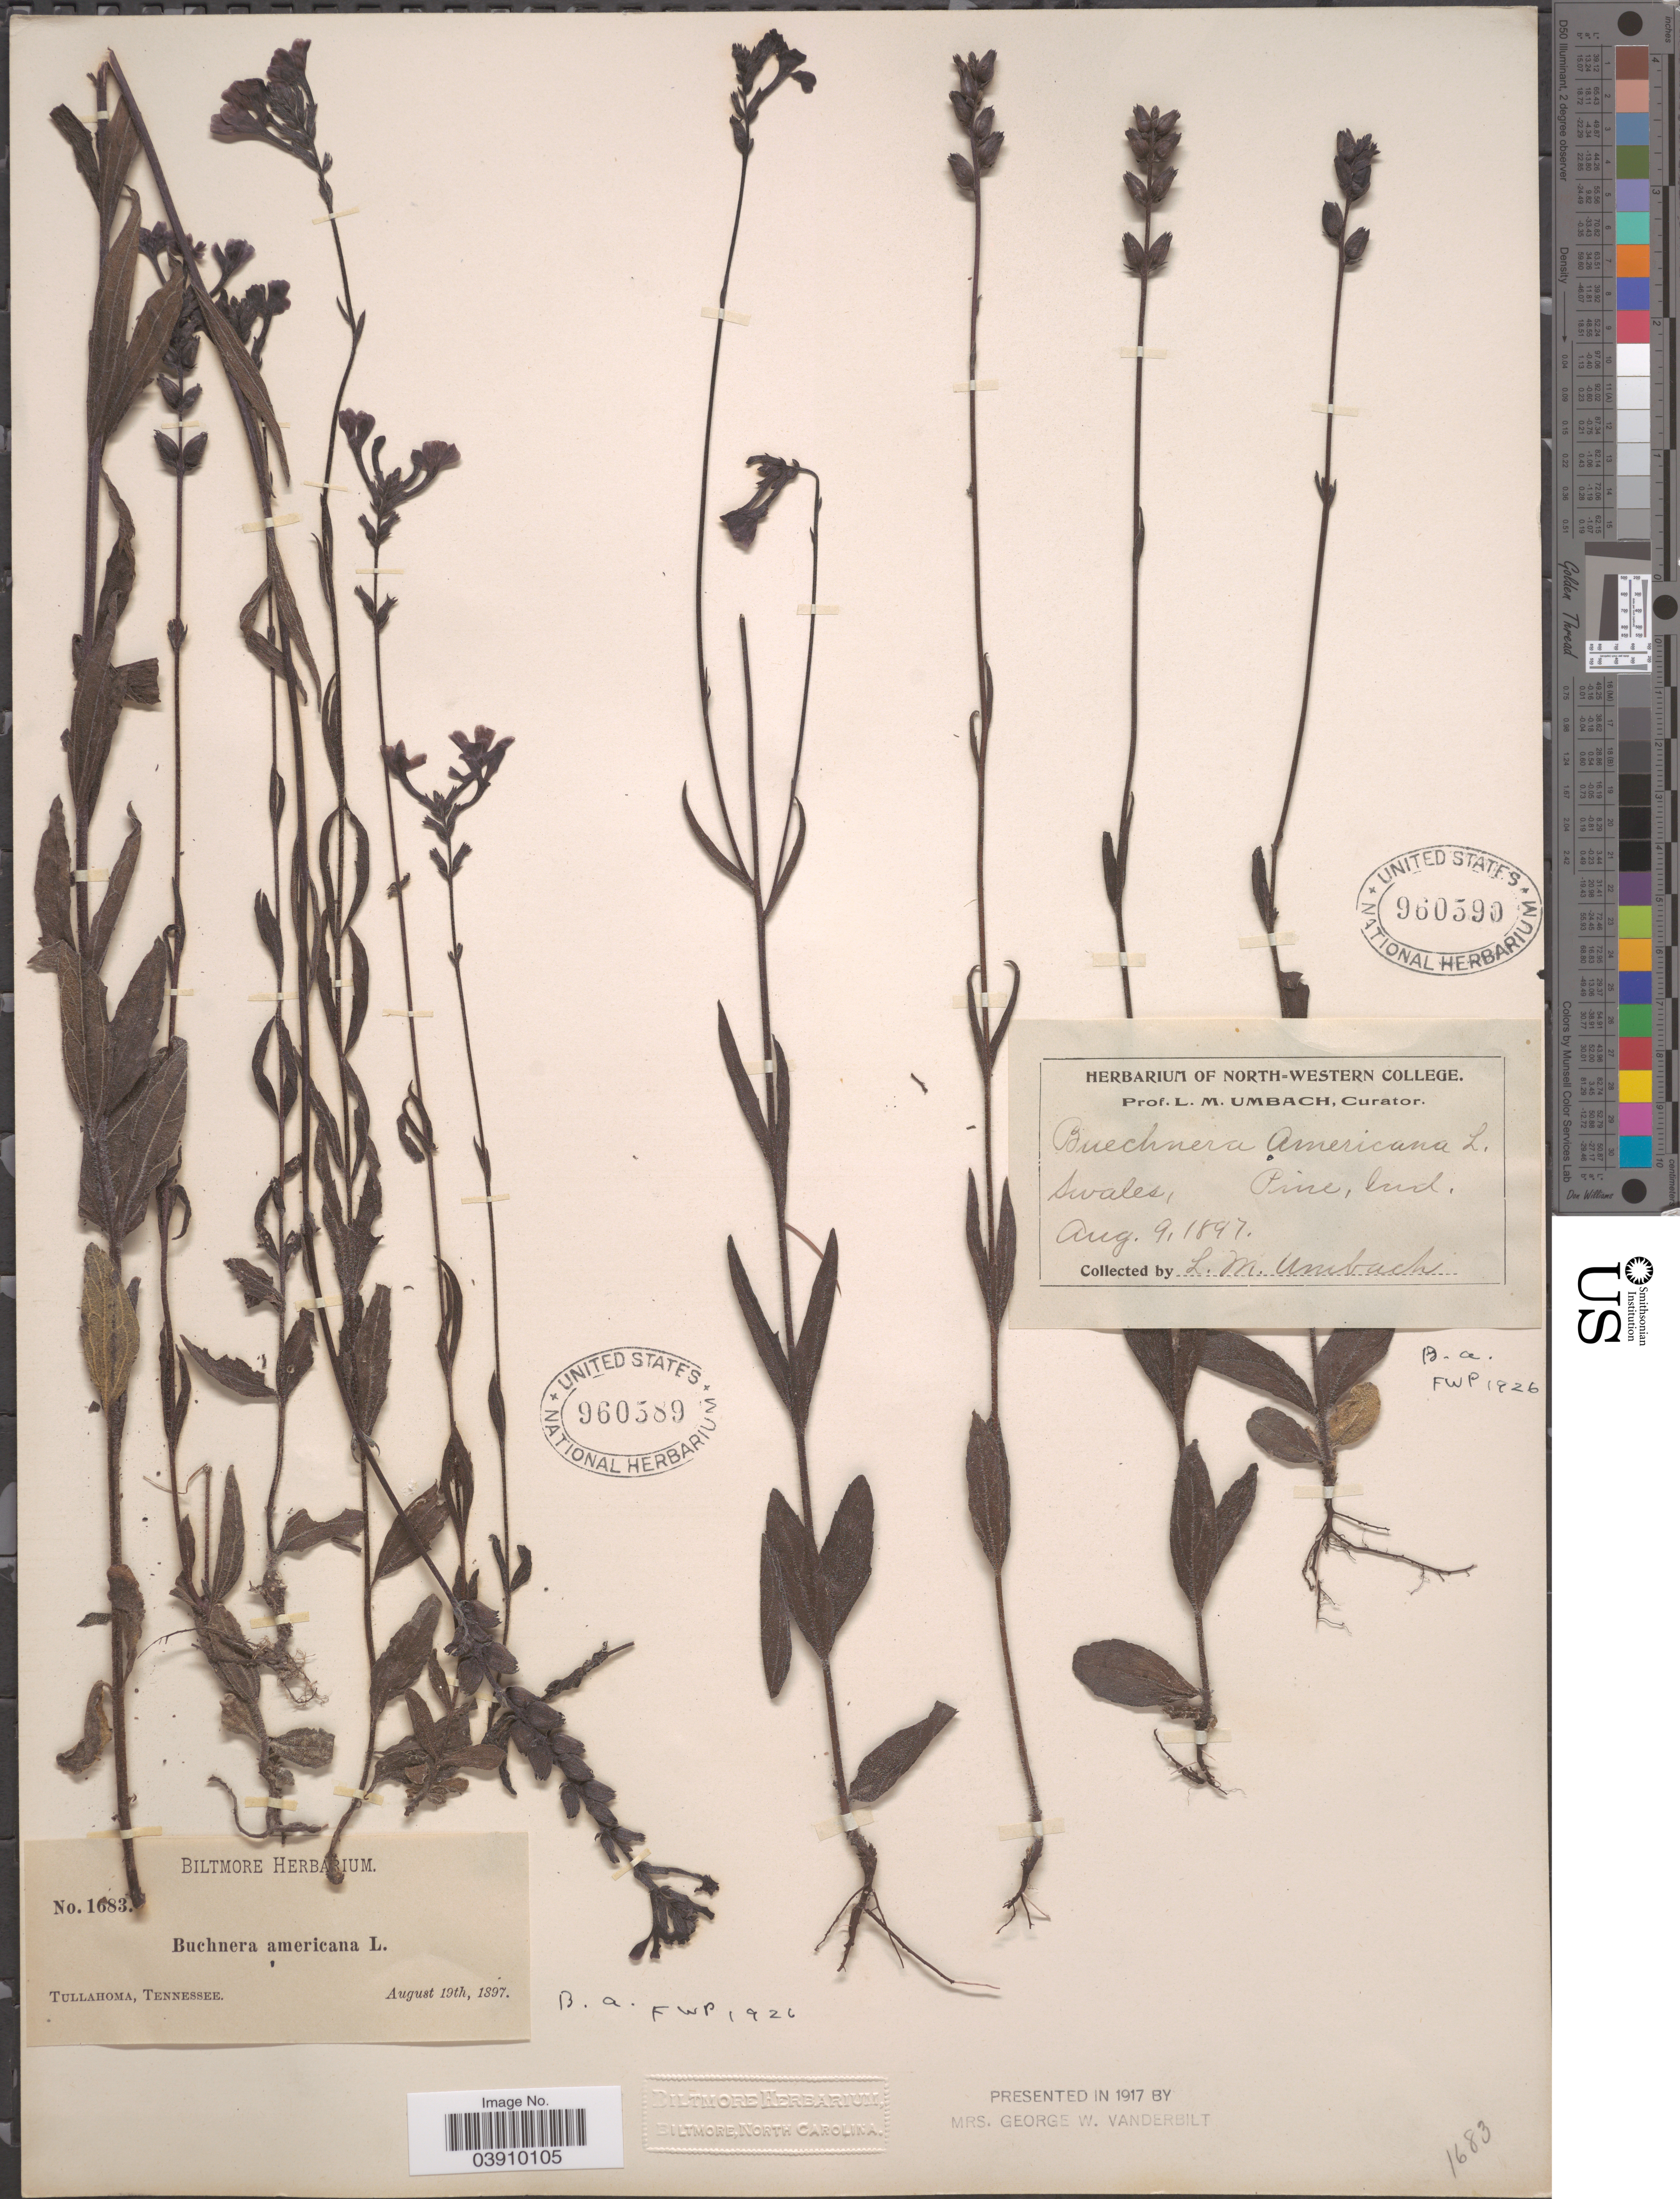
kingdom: Plantae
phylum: Tracheophyta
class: Magnoliopsida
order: Lamiales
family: Orobanchaceae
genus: Buchnera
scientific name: Buchnera americana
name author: L.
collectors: ex herb. Biltmore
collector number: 1683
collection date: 1897-08-19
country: United States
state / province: Tennessee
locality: Tullahoma.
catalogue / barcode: US 960589-2